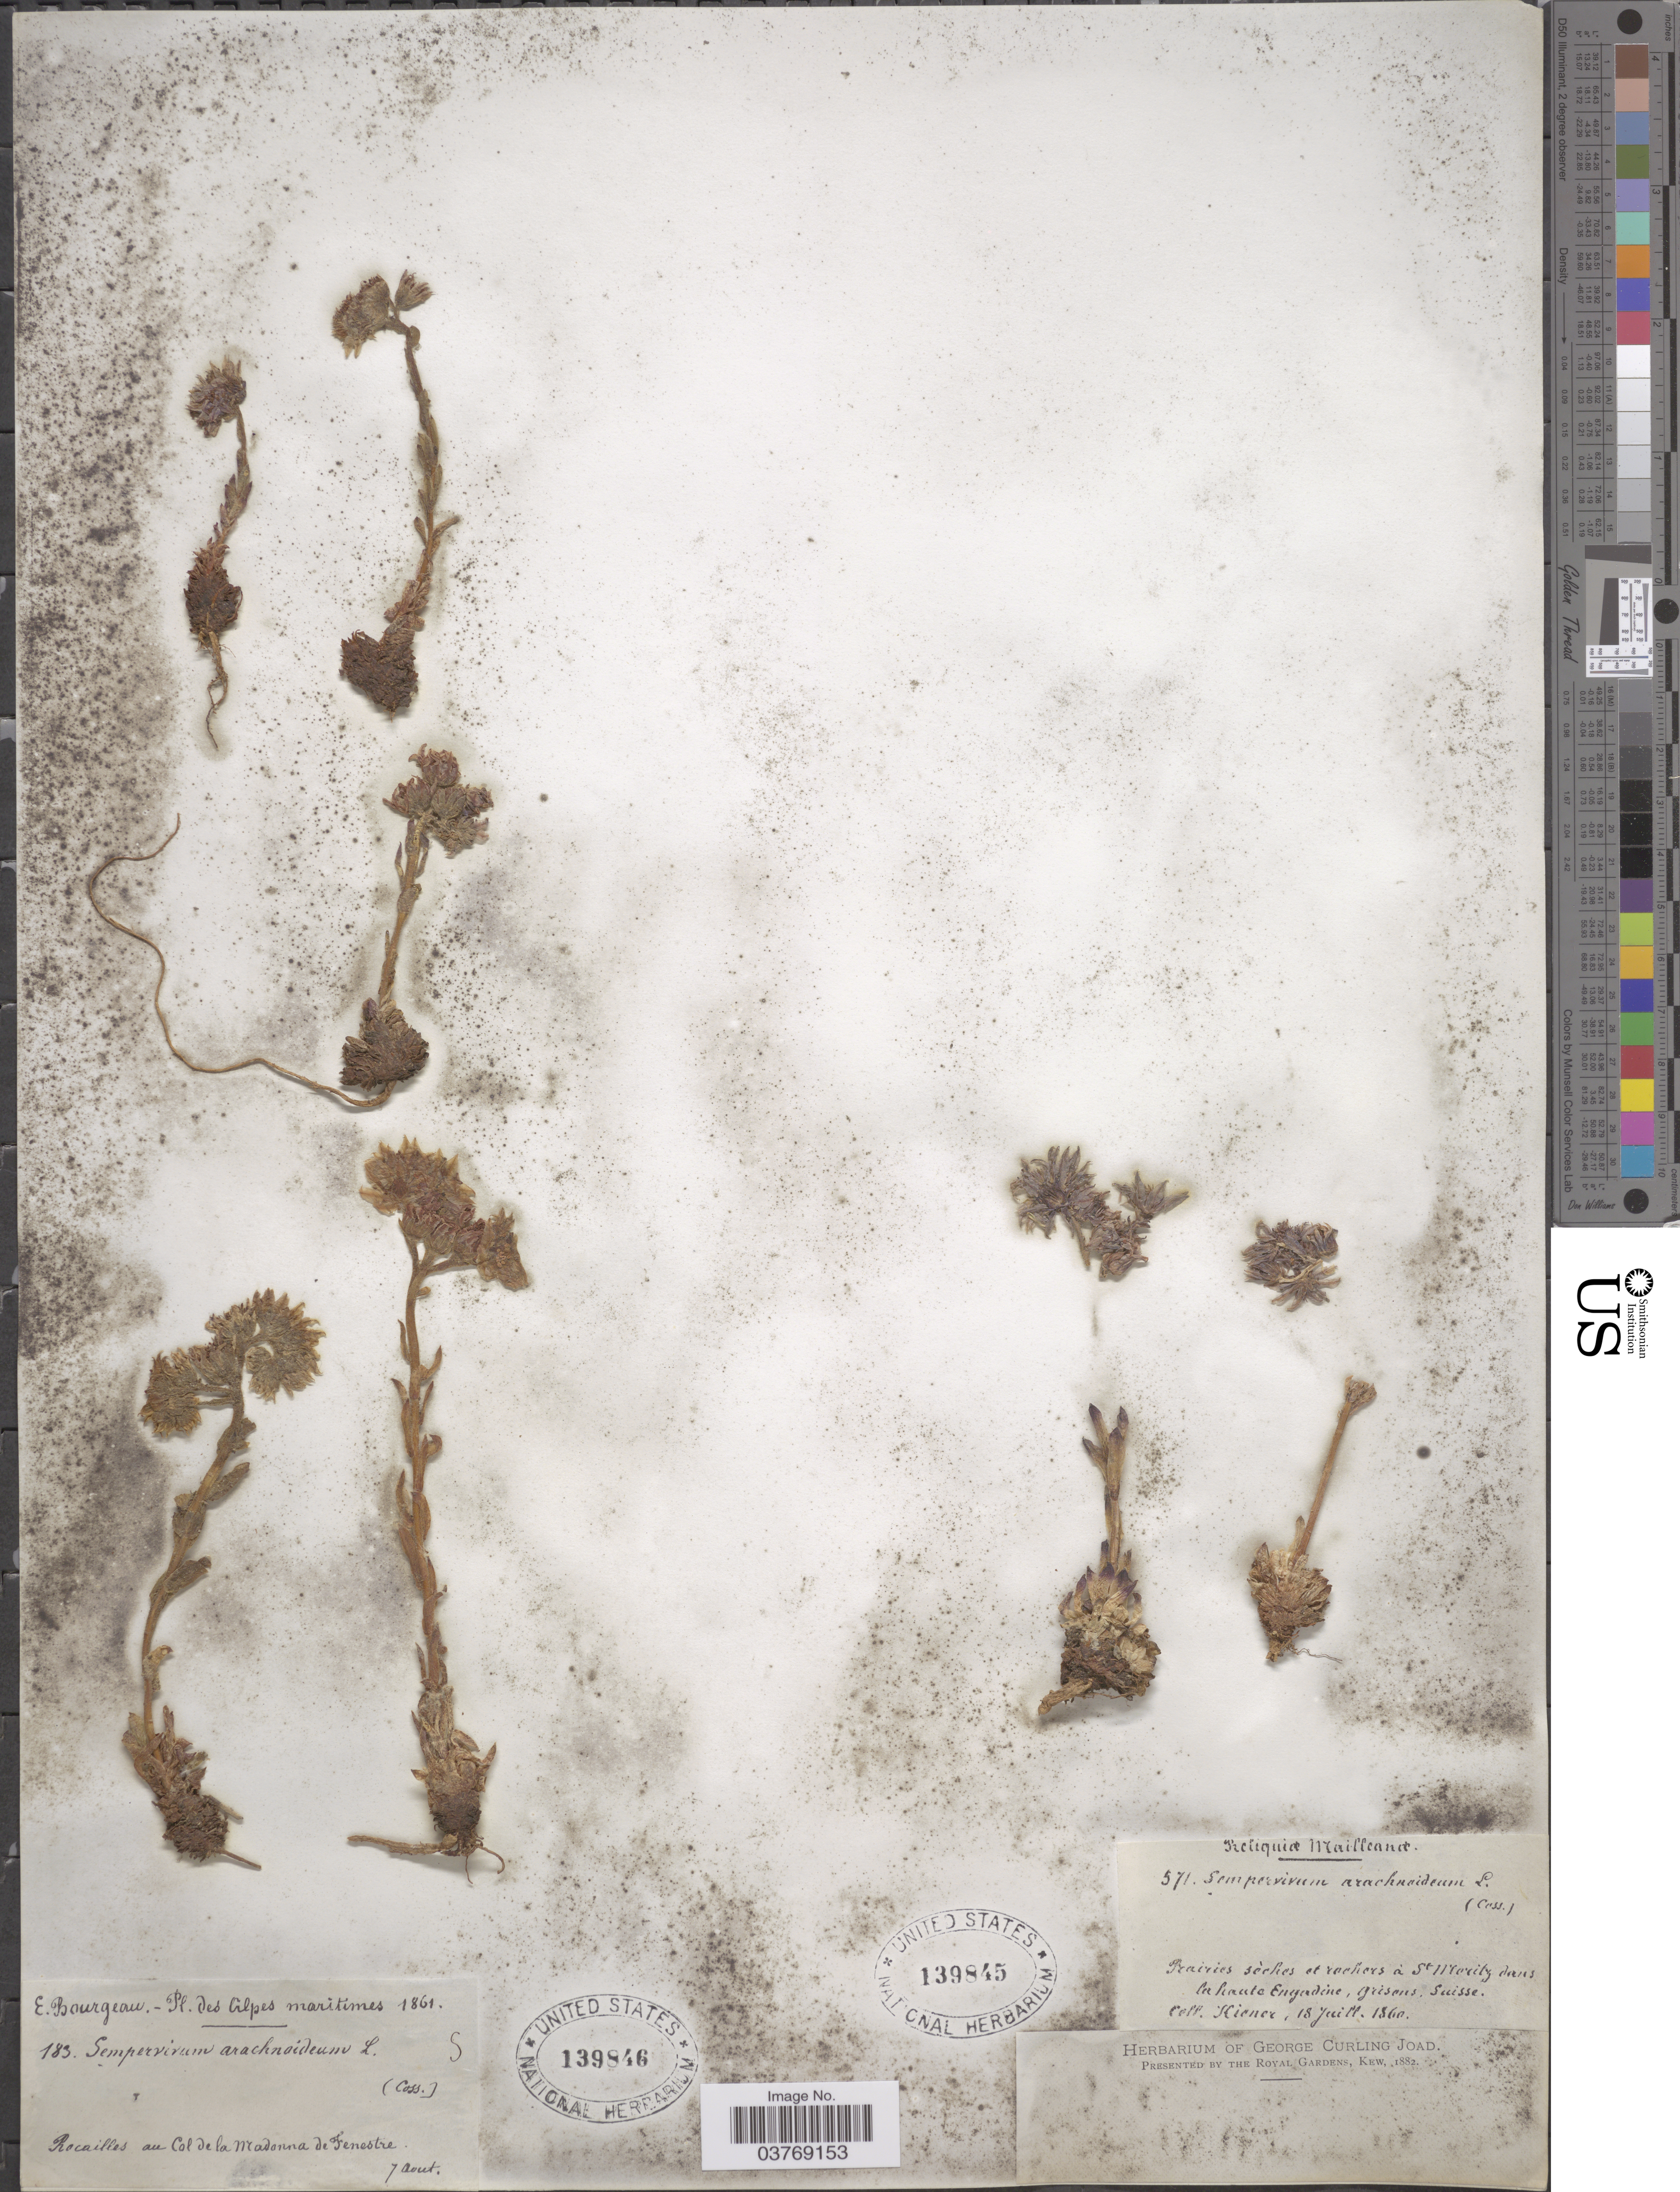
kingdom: Plantae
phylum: Tracheophyta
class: Magnoliopsida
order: Saxifragales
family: Crassulaceae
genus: Sempervivum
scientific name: Sempervivum arachnoideum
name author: L.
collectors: E. Bourgeau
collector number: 183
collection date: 1861-08-07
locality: Alpes maritimes. Rocailles au Col de la Madonna* de Fenestre.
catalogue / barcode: US 139846